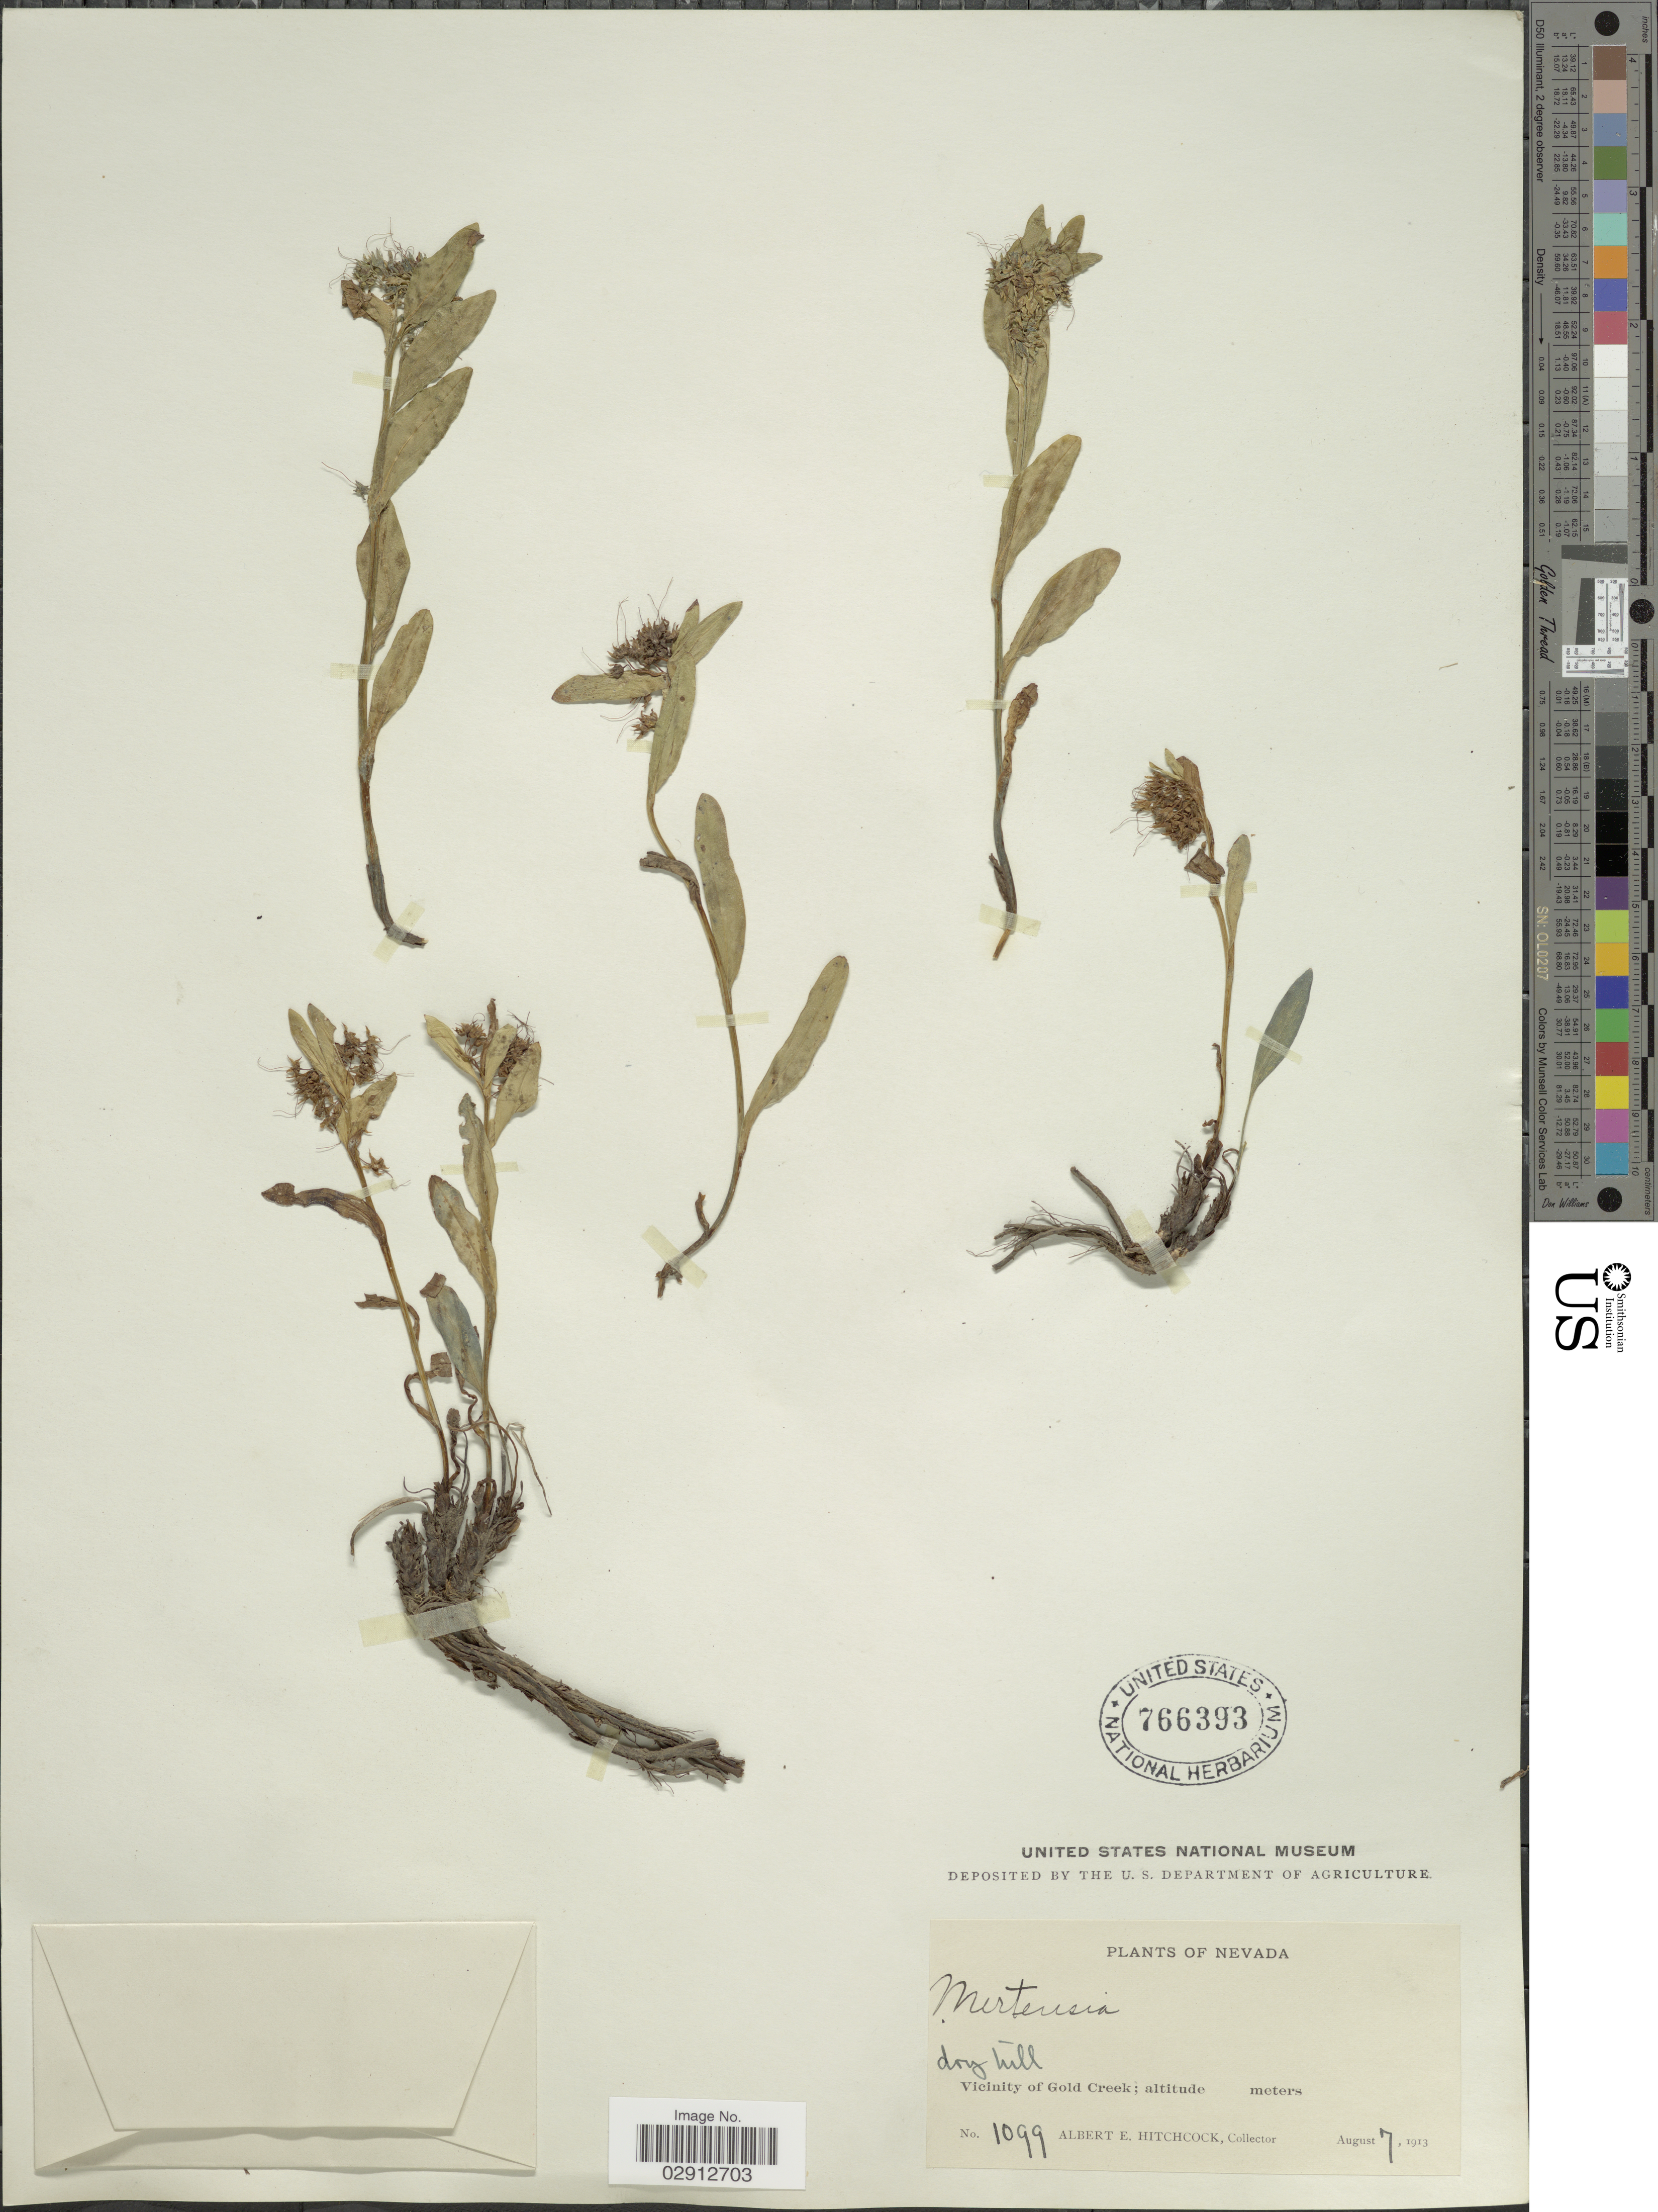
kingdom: Plantae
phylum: Tracheophyta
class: Magnoliopsida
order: Boraginales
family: Boraginaceae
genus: Mertensia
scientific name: Mertensia lanceolata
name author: (Pursh) DC. ex A. DC.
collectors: A. Hitchcock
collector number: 1099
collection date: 1913-08-07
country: United States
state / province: Nevada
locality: Vicinity of Gold Creek.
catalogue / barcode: US 766393